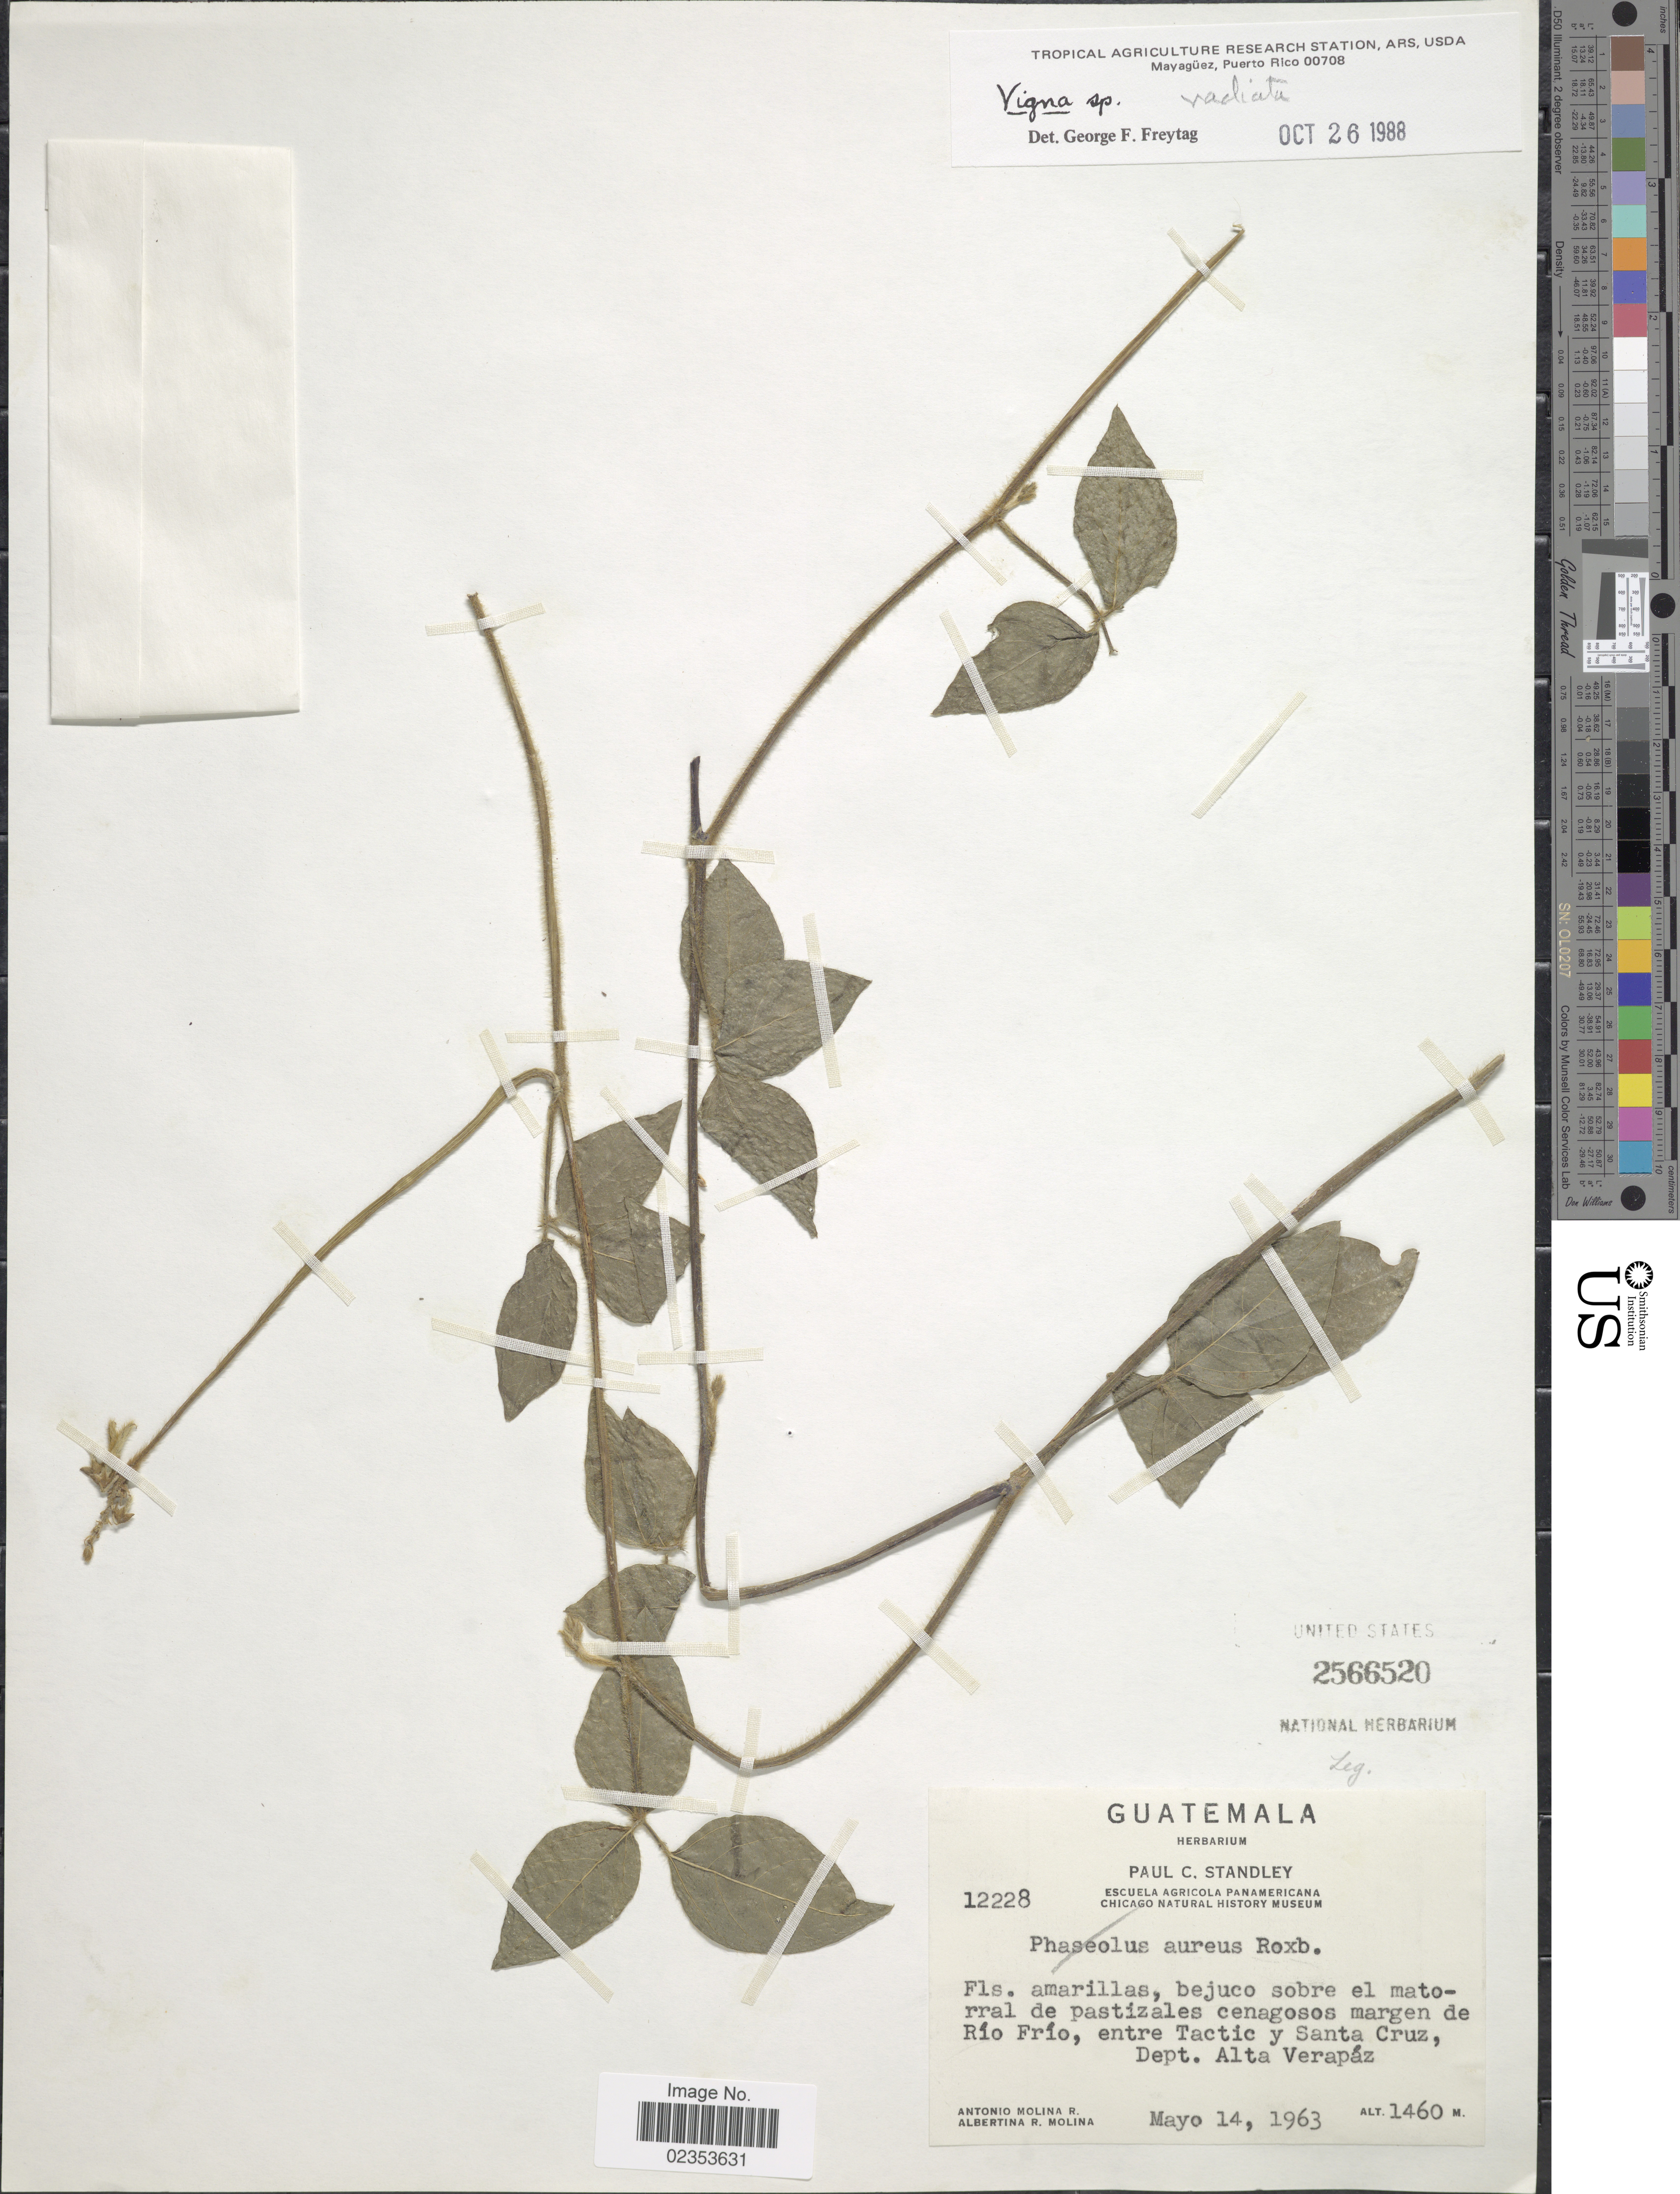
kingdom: Plantae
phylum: Tracheophyta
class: Magnoliopsida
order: Fabales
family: Fabaceae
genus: Vigna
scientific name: Vigna radiata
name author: (L.) R. Wilczek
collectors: A. Molina R. & A. R. Molina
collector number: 12228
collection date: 1963-05-14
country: Guatemala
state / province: Alta Verapaz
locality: Rio Frio, entre Tactic y Santa Cruz, Dept. Alta Verapaz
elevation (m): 1460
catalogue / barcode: US 2566520